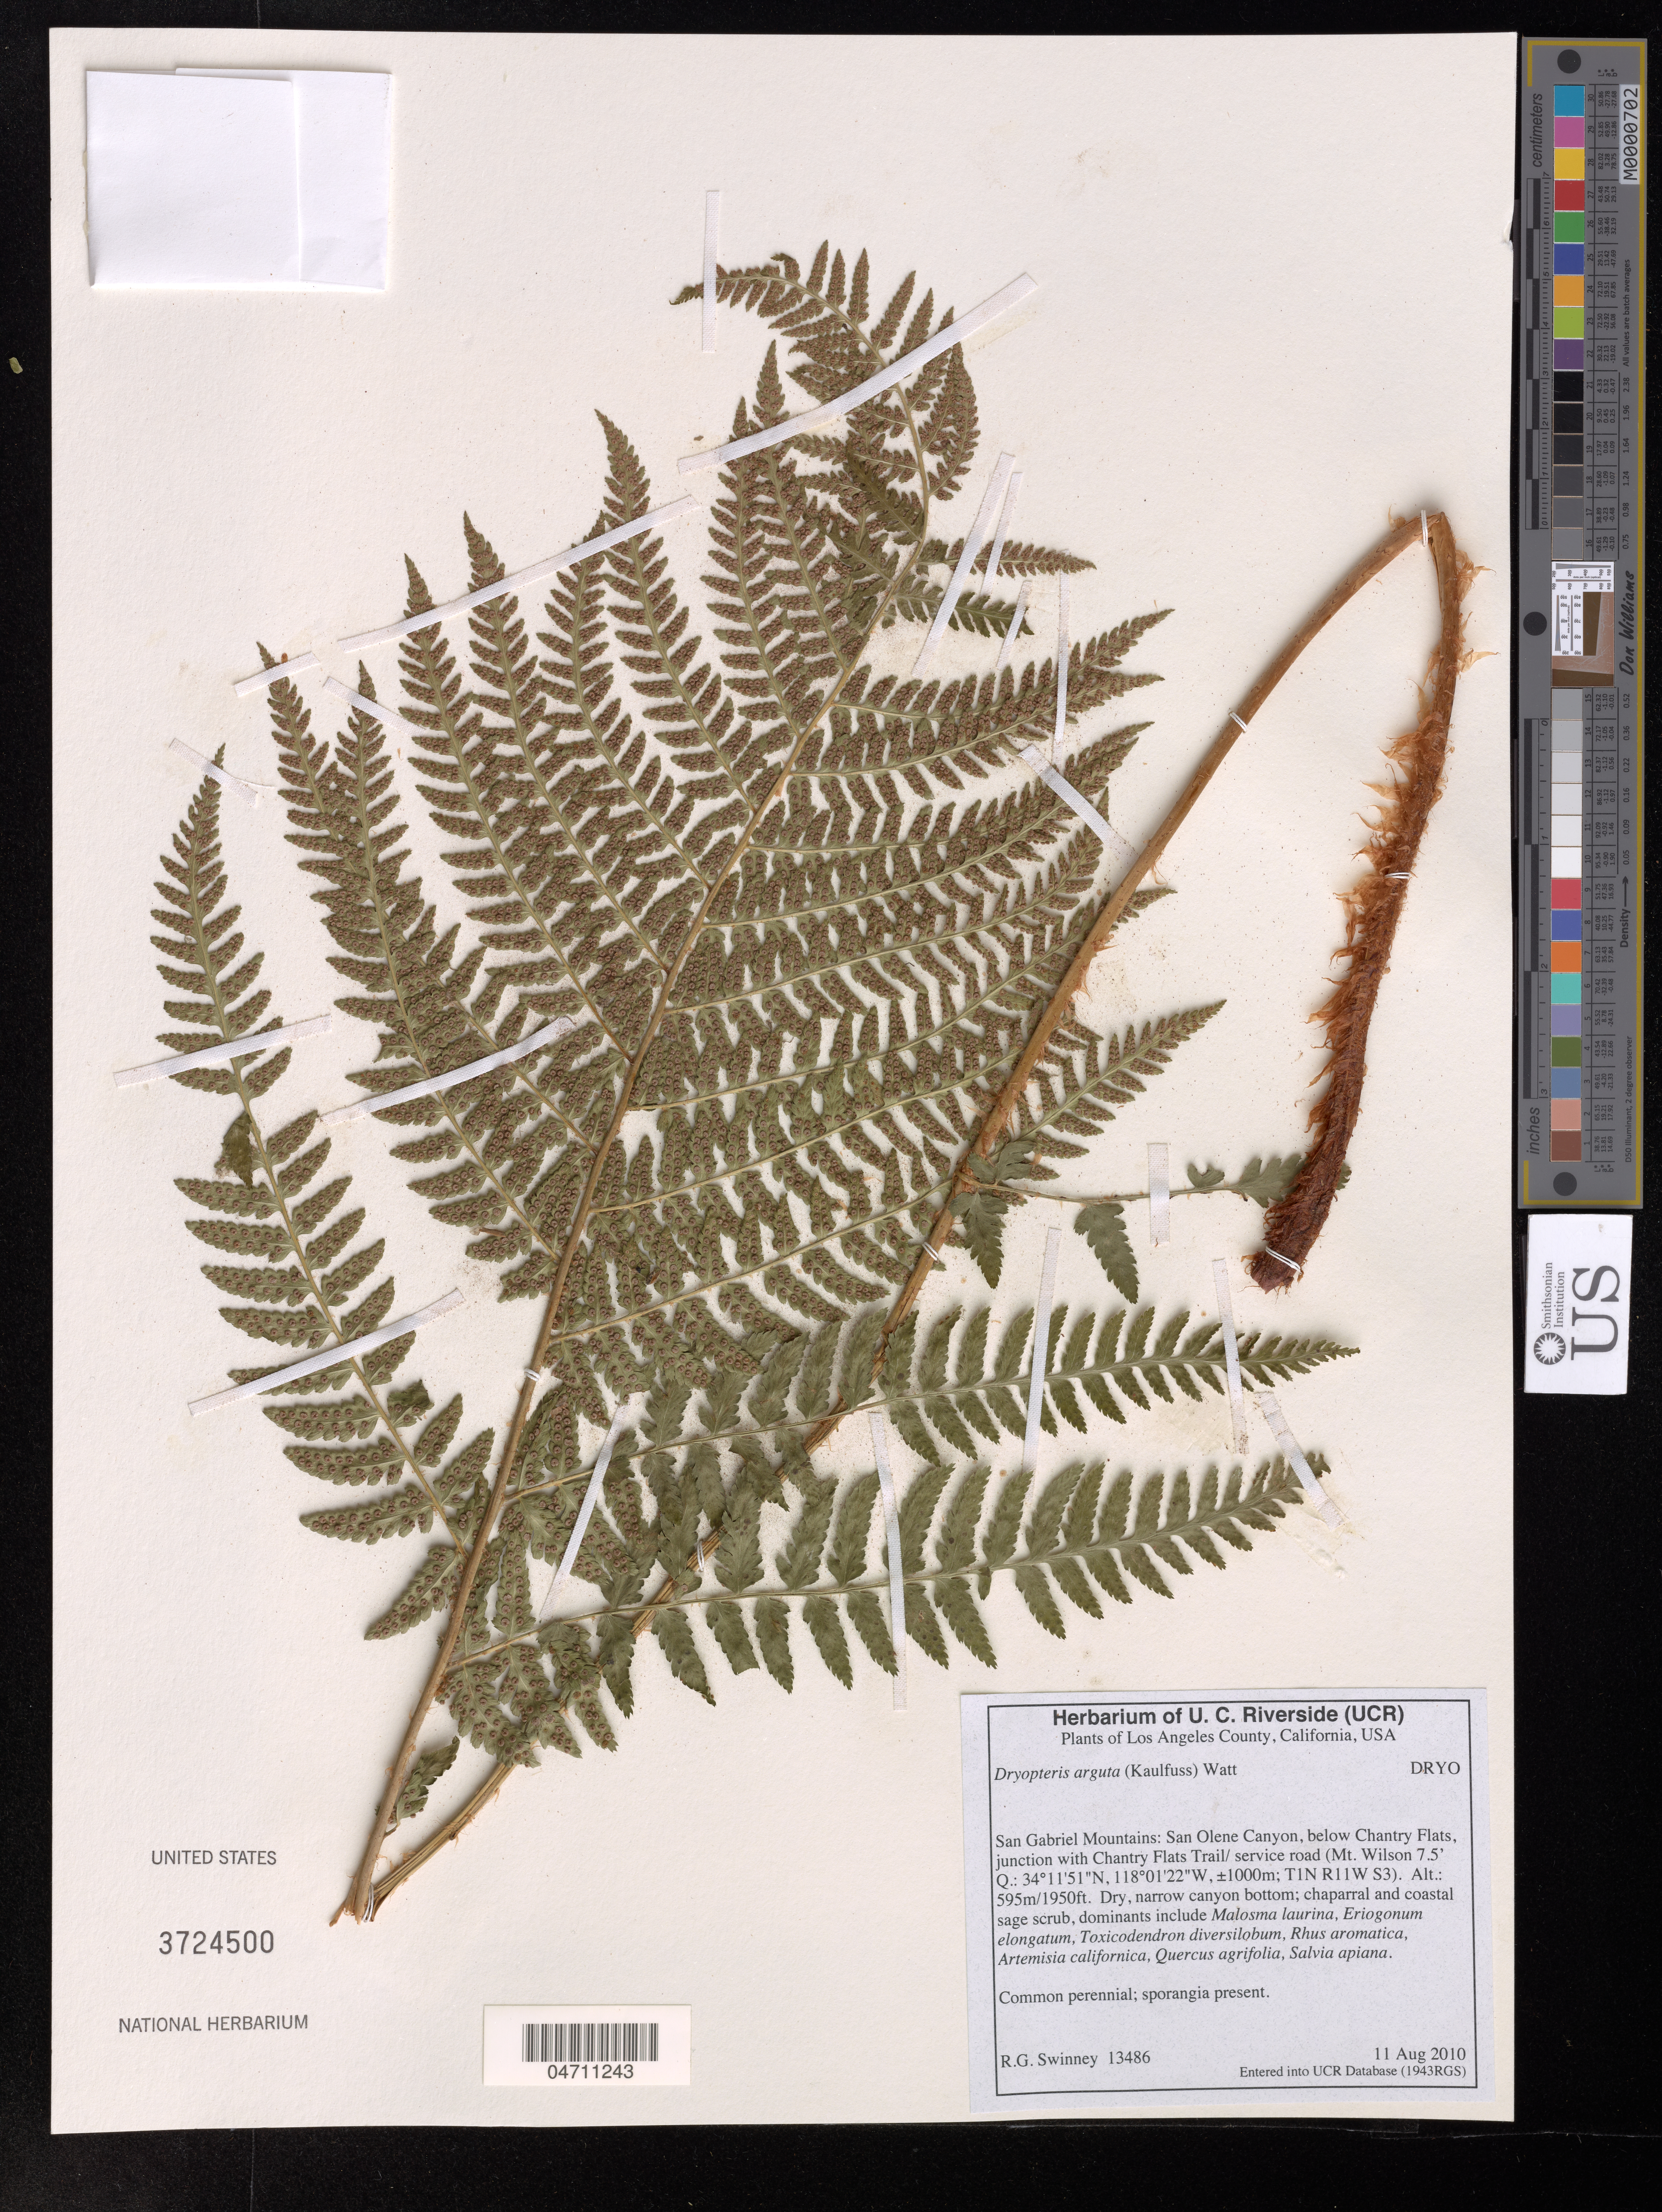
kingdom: Plantae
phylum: Tracheophyta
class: Polypodiopsida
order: Polypodiales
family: Dryopteridaceae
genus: Dryopteris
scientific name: Dryopteris arguta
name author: (Kaulf.) Maxon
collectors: R. Swinney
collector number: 13486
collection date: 2010-08-11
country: United States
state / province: California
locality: Los Angeles County, San Gabriel Mountains: San Olene Canyon, below Chantry Flats.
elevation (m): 1000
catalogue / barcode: US 3724500